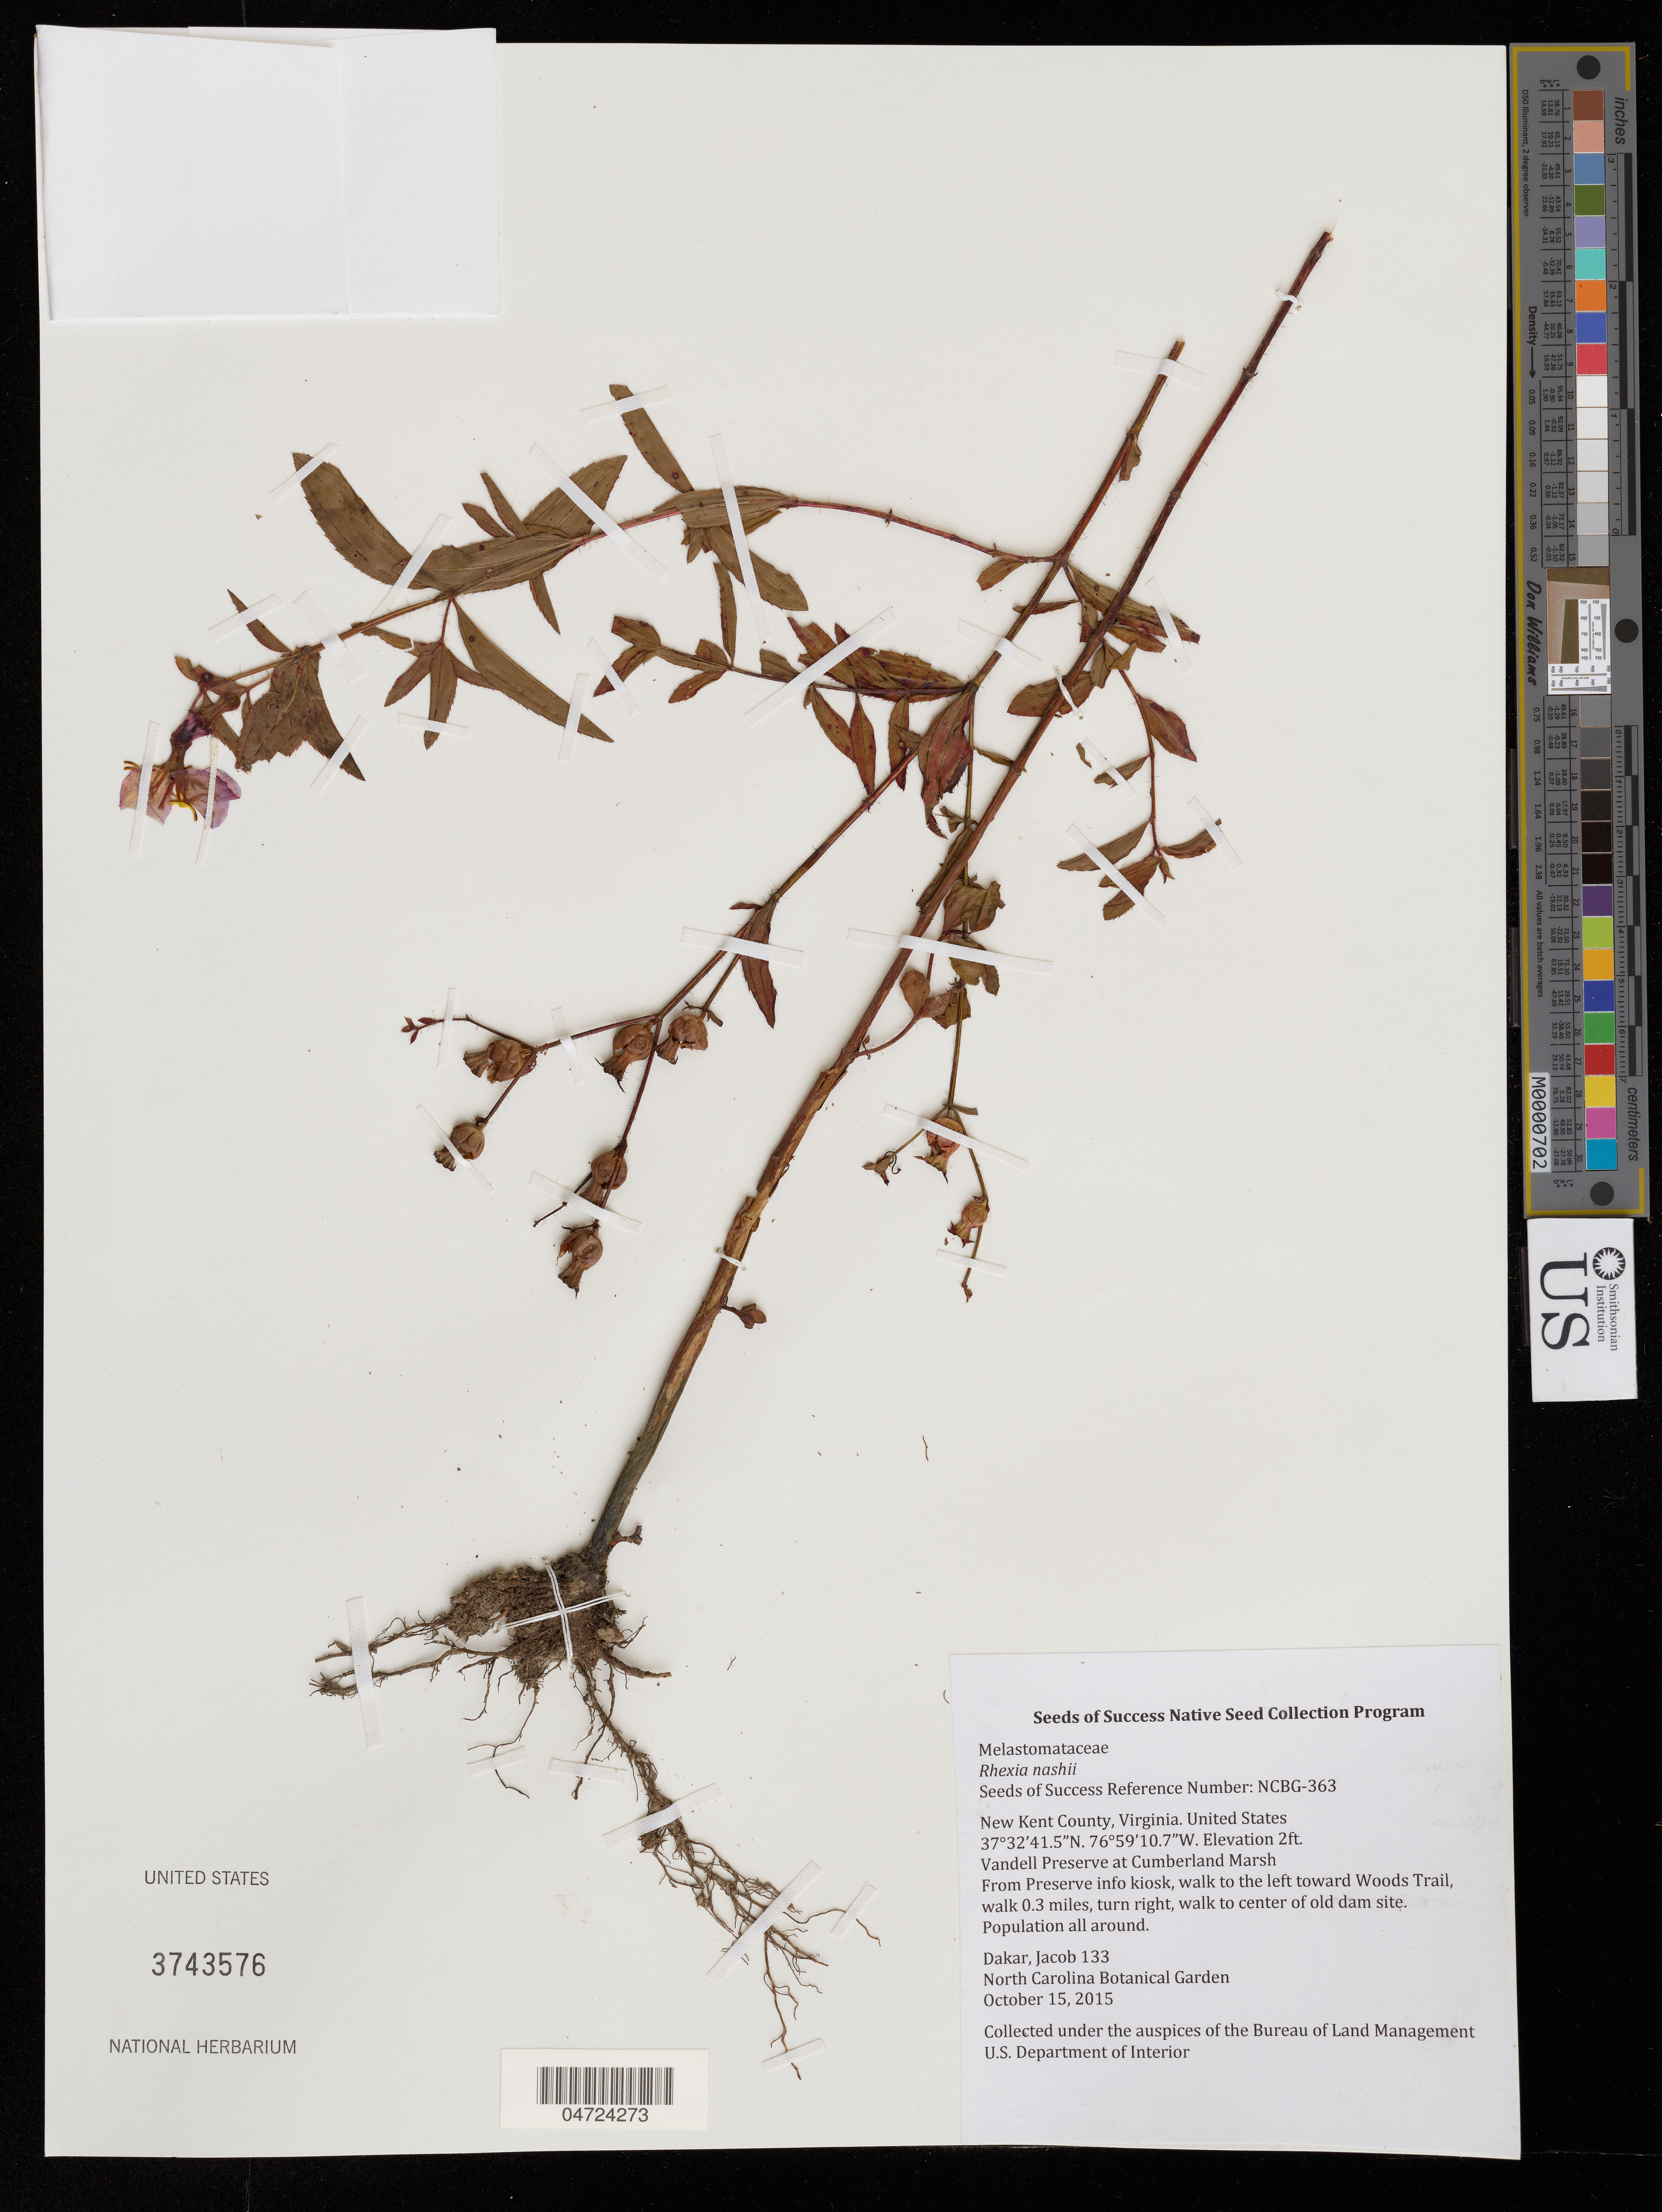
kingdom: Plantae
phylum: Tracheophyta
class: Magnoliopsida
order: Myrtales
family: Melastomataceae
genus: Rhexia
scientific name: Rhexia nashii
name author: Small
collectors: J. Dakar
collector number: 133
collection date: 2015-10-15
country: United States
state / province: Virginia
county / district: New Kent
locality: New Kent County. Vandell Preserve at Cumberland Marsh. From Preserve info kiosk, walk to the left toward Woods Trail, walk 0.3 miles, turn right, walk to center of old dame site.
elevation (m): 1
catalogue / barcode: US 3743576